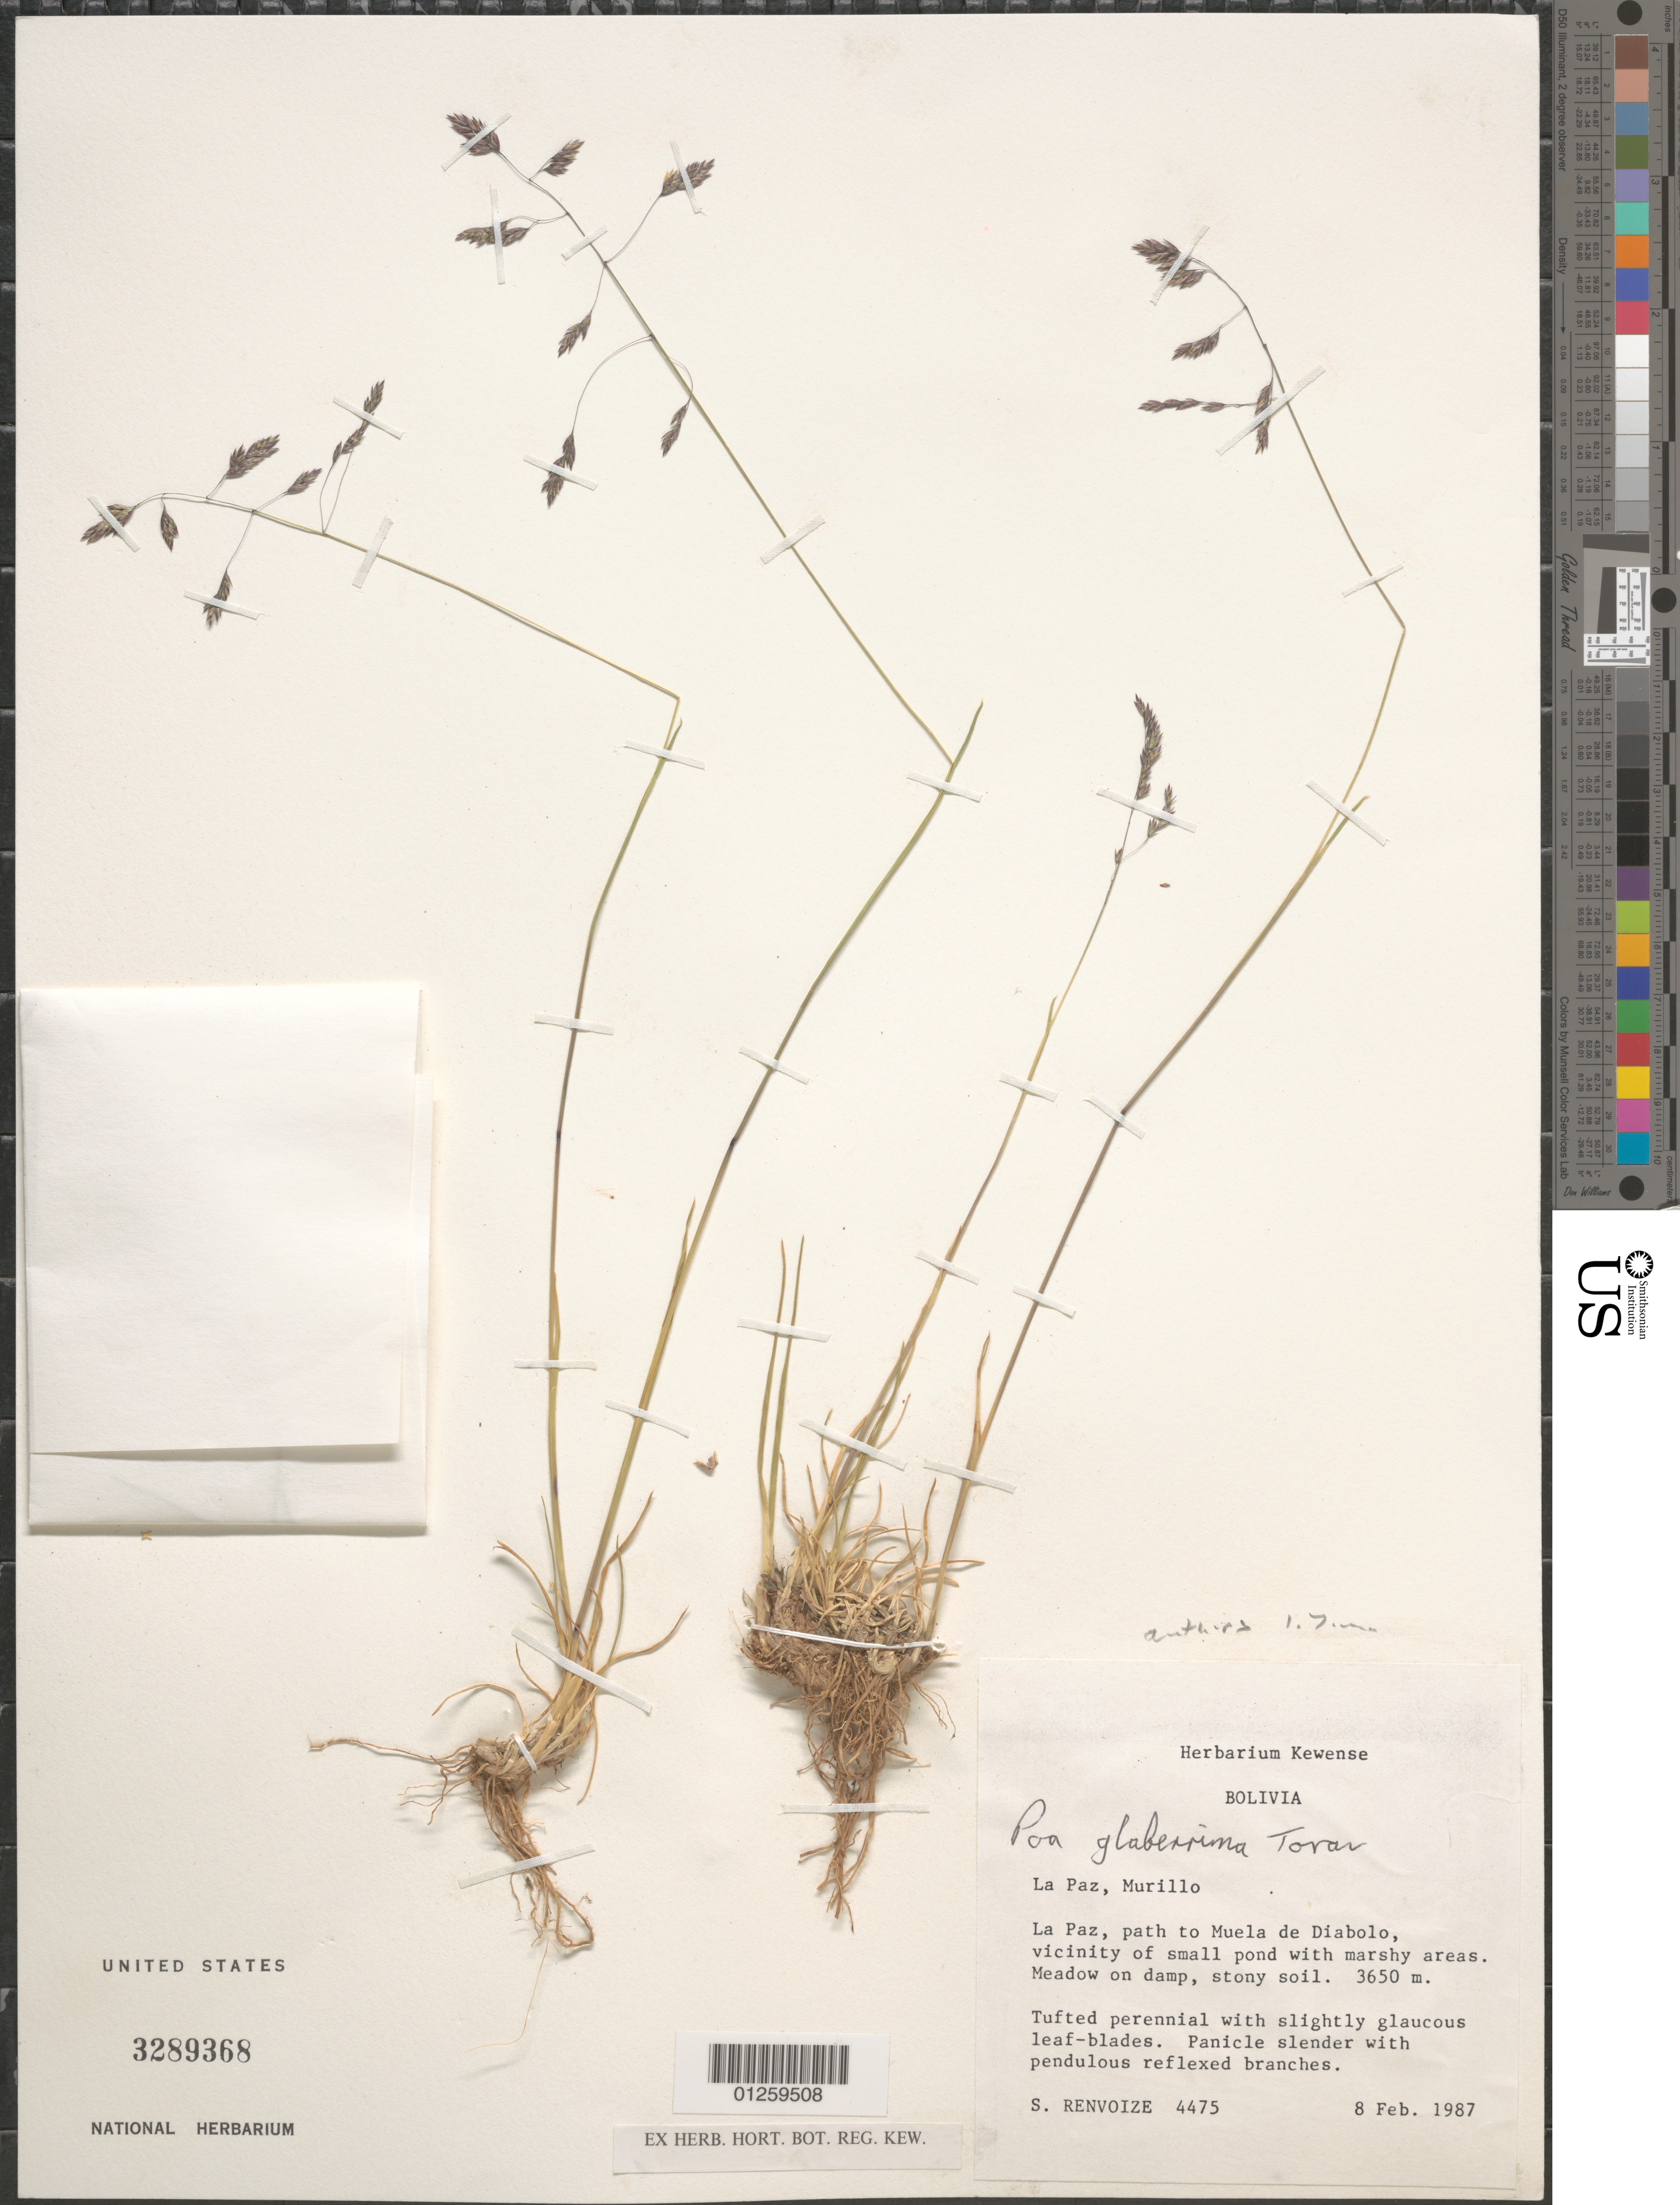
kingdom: Plantae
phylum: Tracheophyta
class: Liliopsida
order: Poales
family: Poaceae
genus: Poa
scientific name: Poa glaberrima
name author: Tovar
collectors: S. A. Renvoize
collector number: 4475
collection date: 1987-02-08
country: Bolivia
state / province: La Paz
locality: Murillo. Path to Muela de Diabolo.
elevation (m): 3650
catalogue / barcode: US 3289368